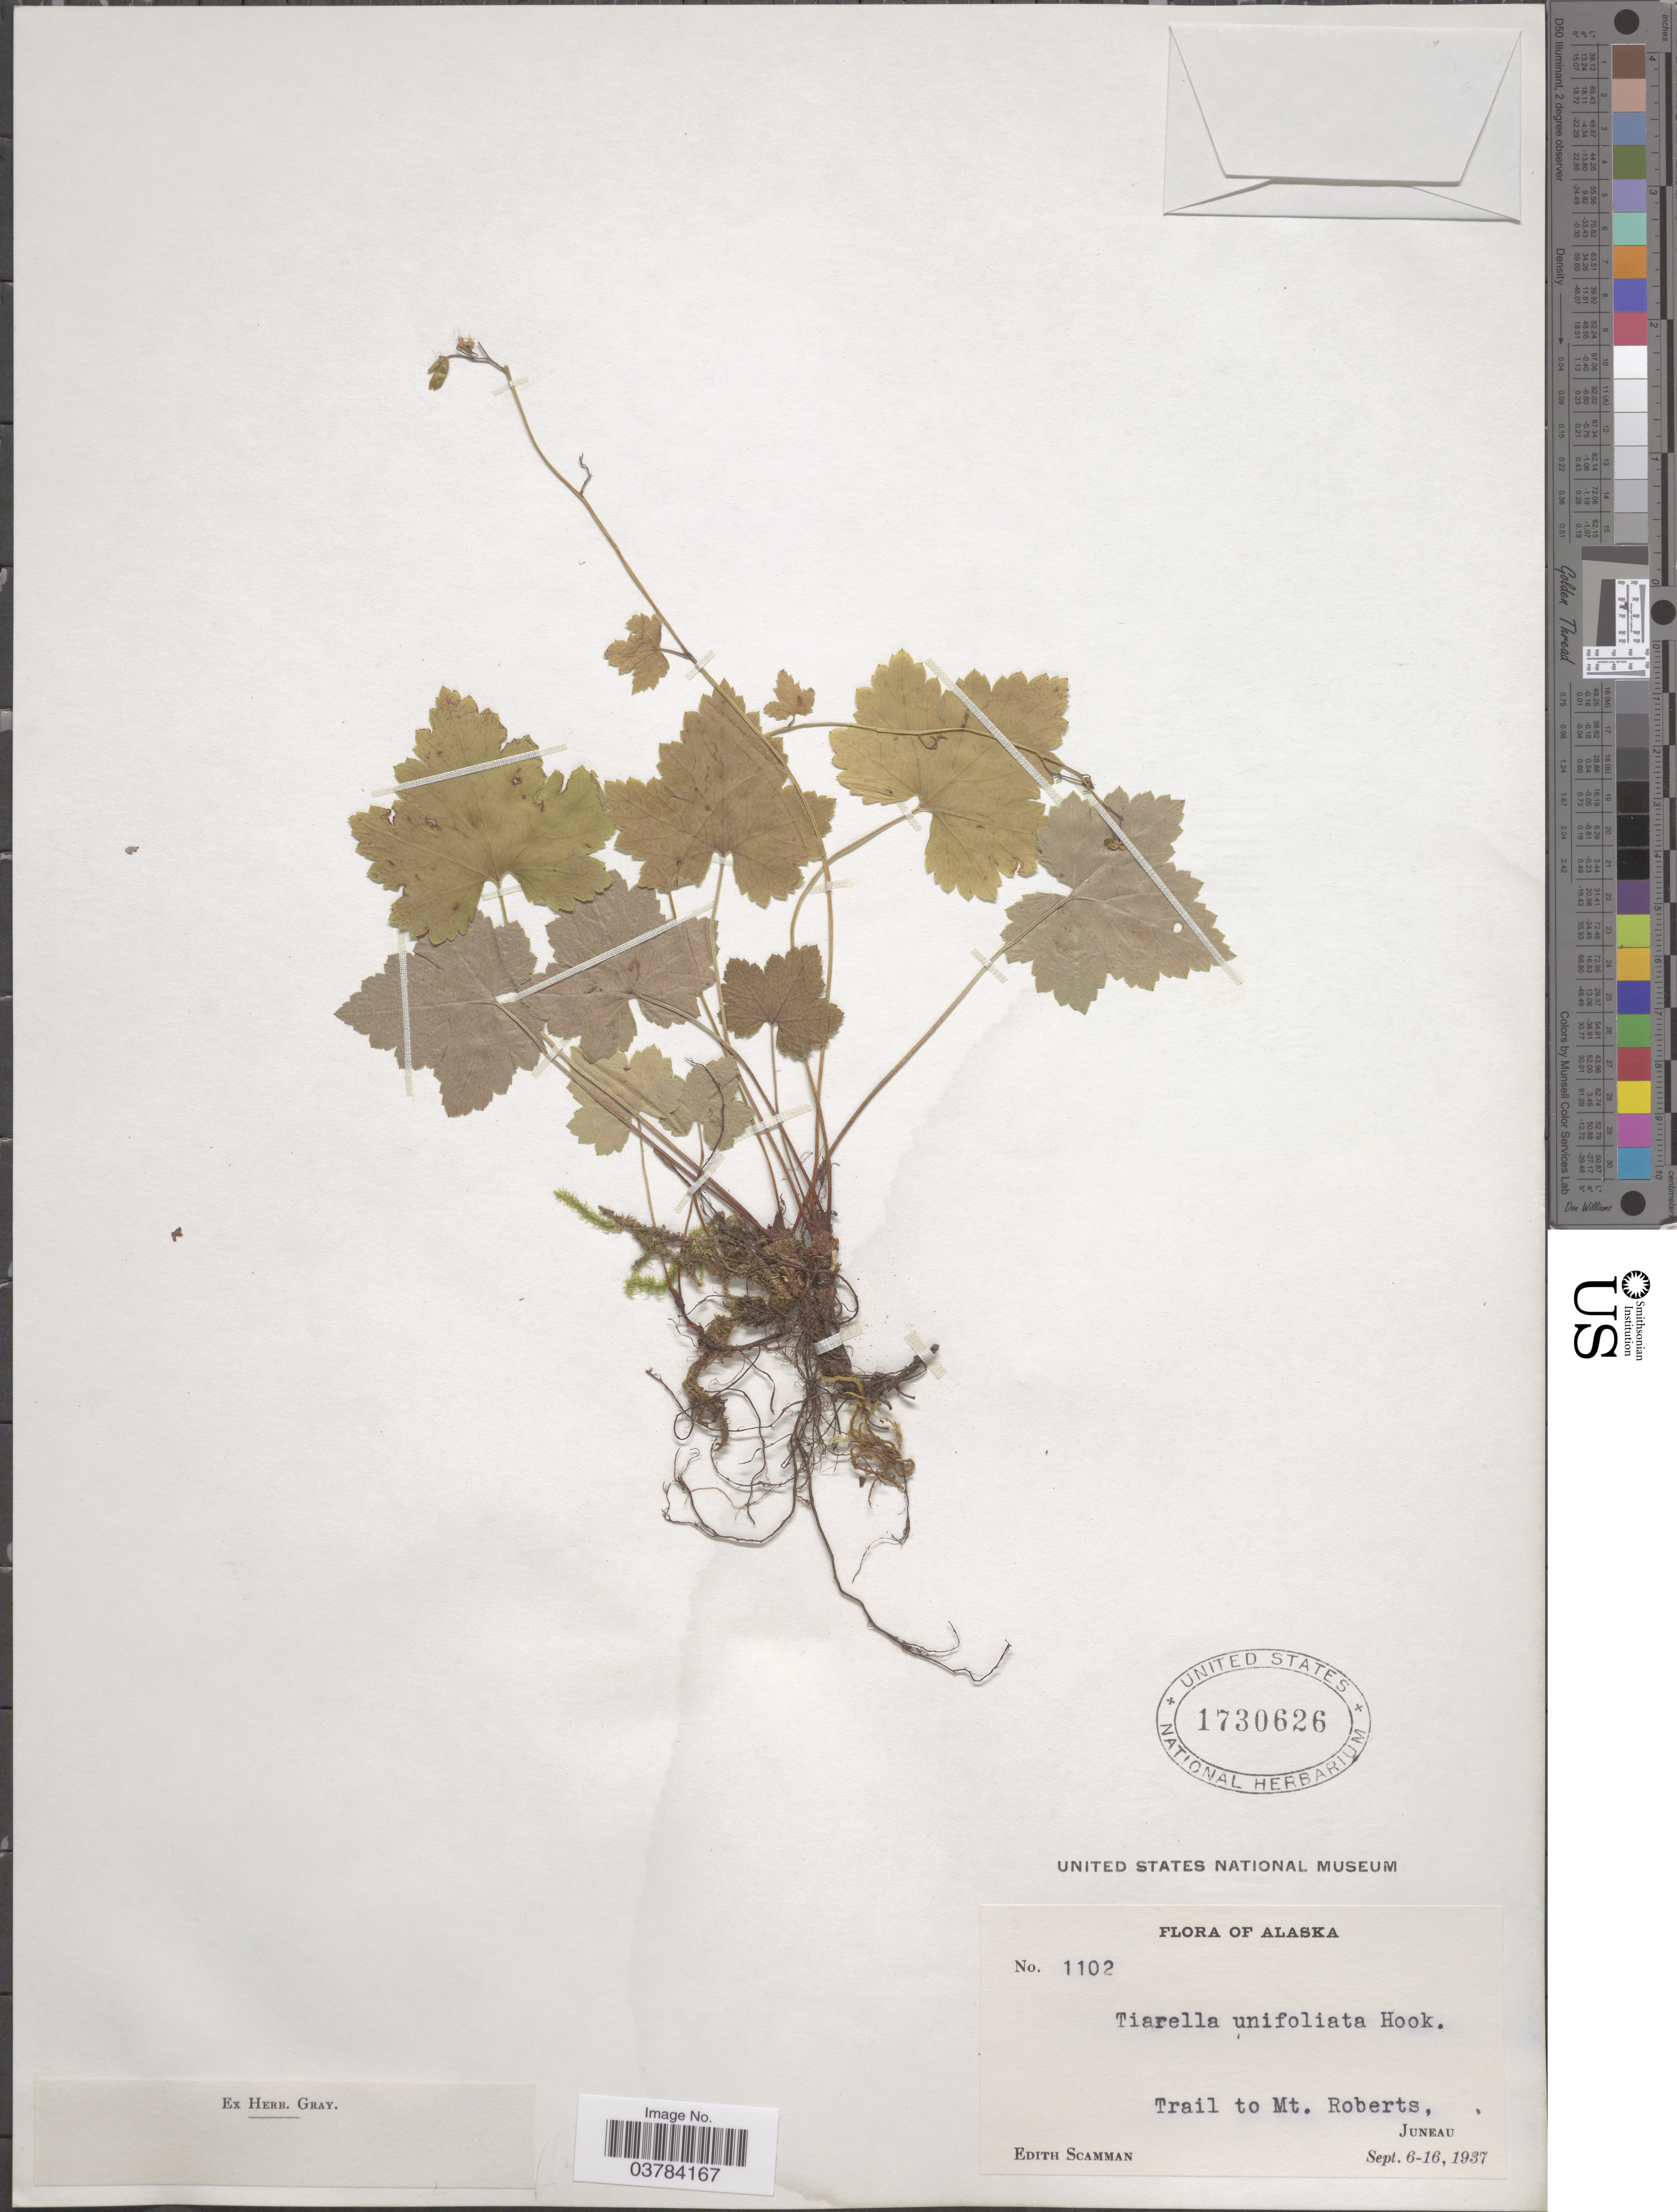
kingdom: Plantae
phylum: Tracheophyta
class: Magnoliopsida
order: Saxifragales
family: Saxifragaceae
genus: Tiarella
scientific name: Tiarella unifoliata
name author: Hook.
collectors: E. Scamman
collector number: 1102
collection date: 1937-09-06/1937-09-16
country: United States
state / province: Alaska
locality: Trail to Mt. Roberts, Juneau.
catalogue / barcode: US 1730626